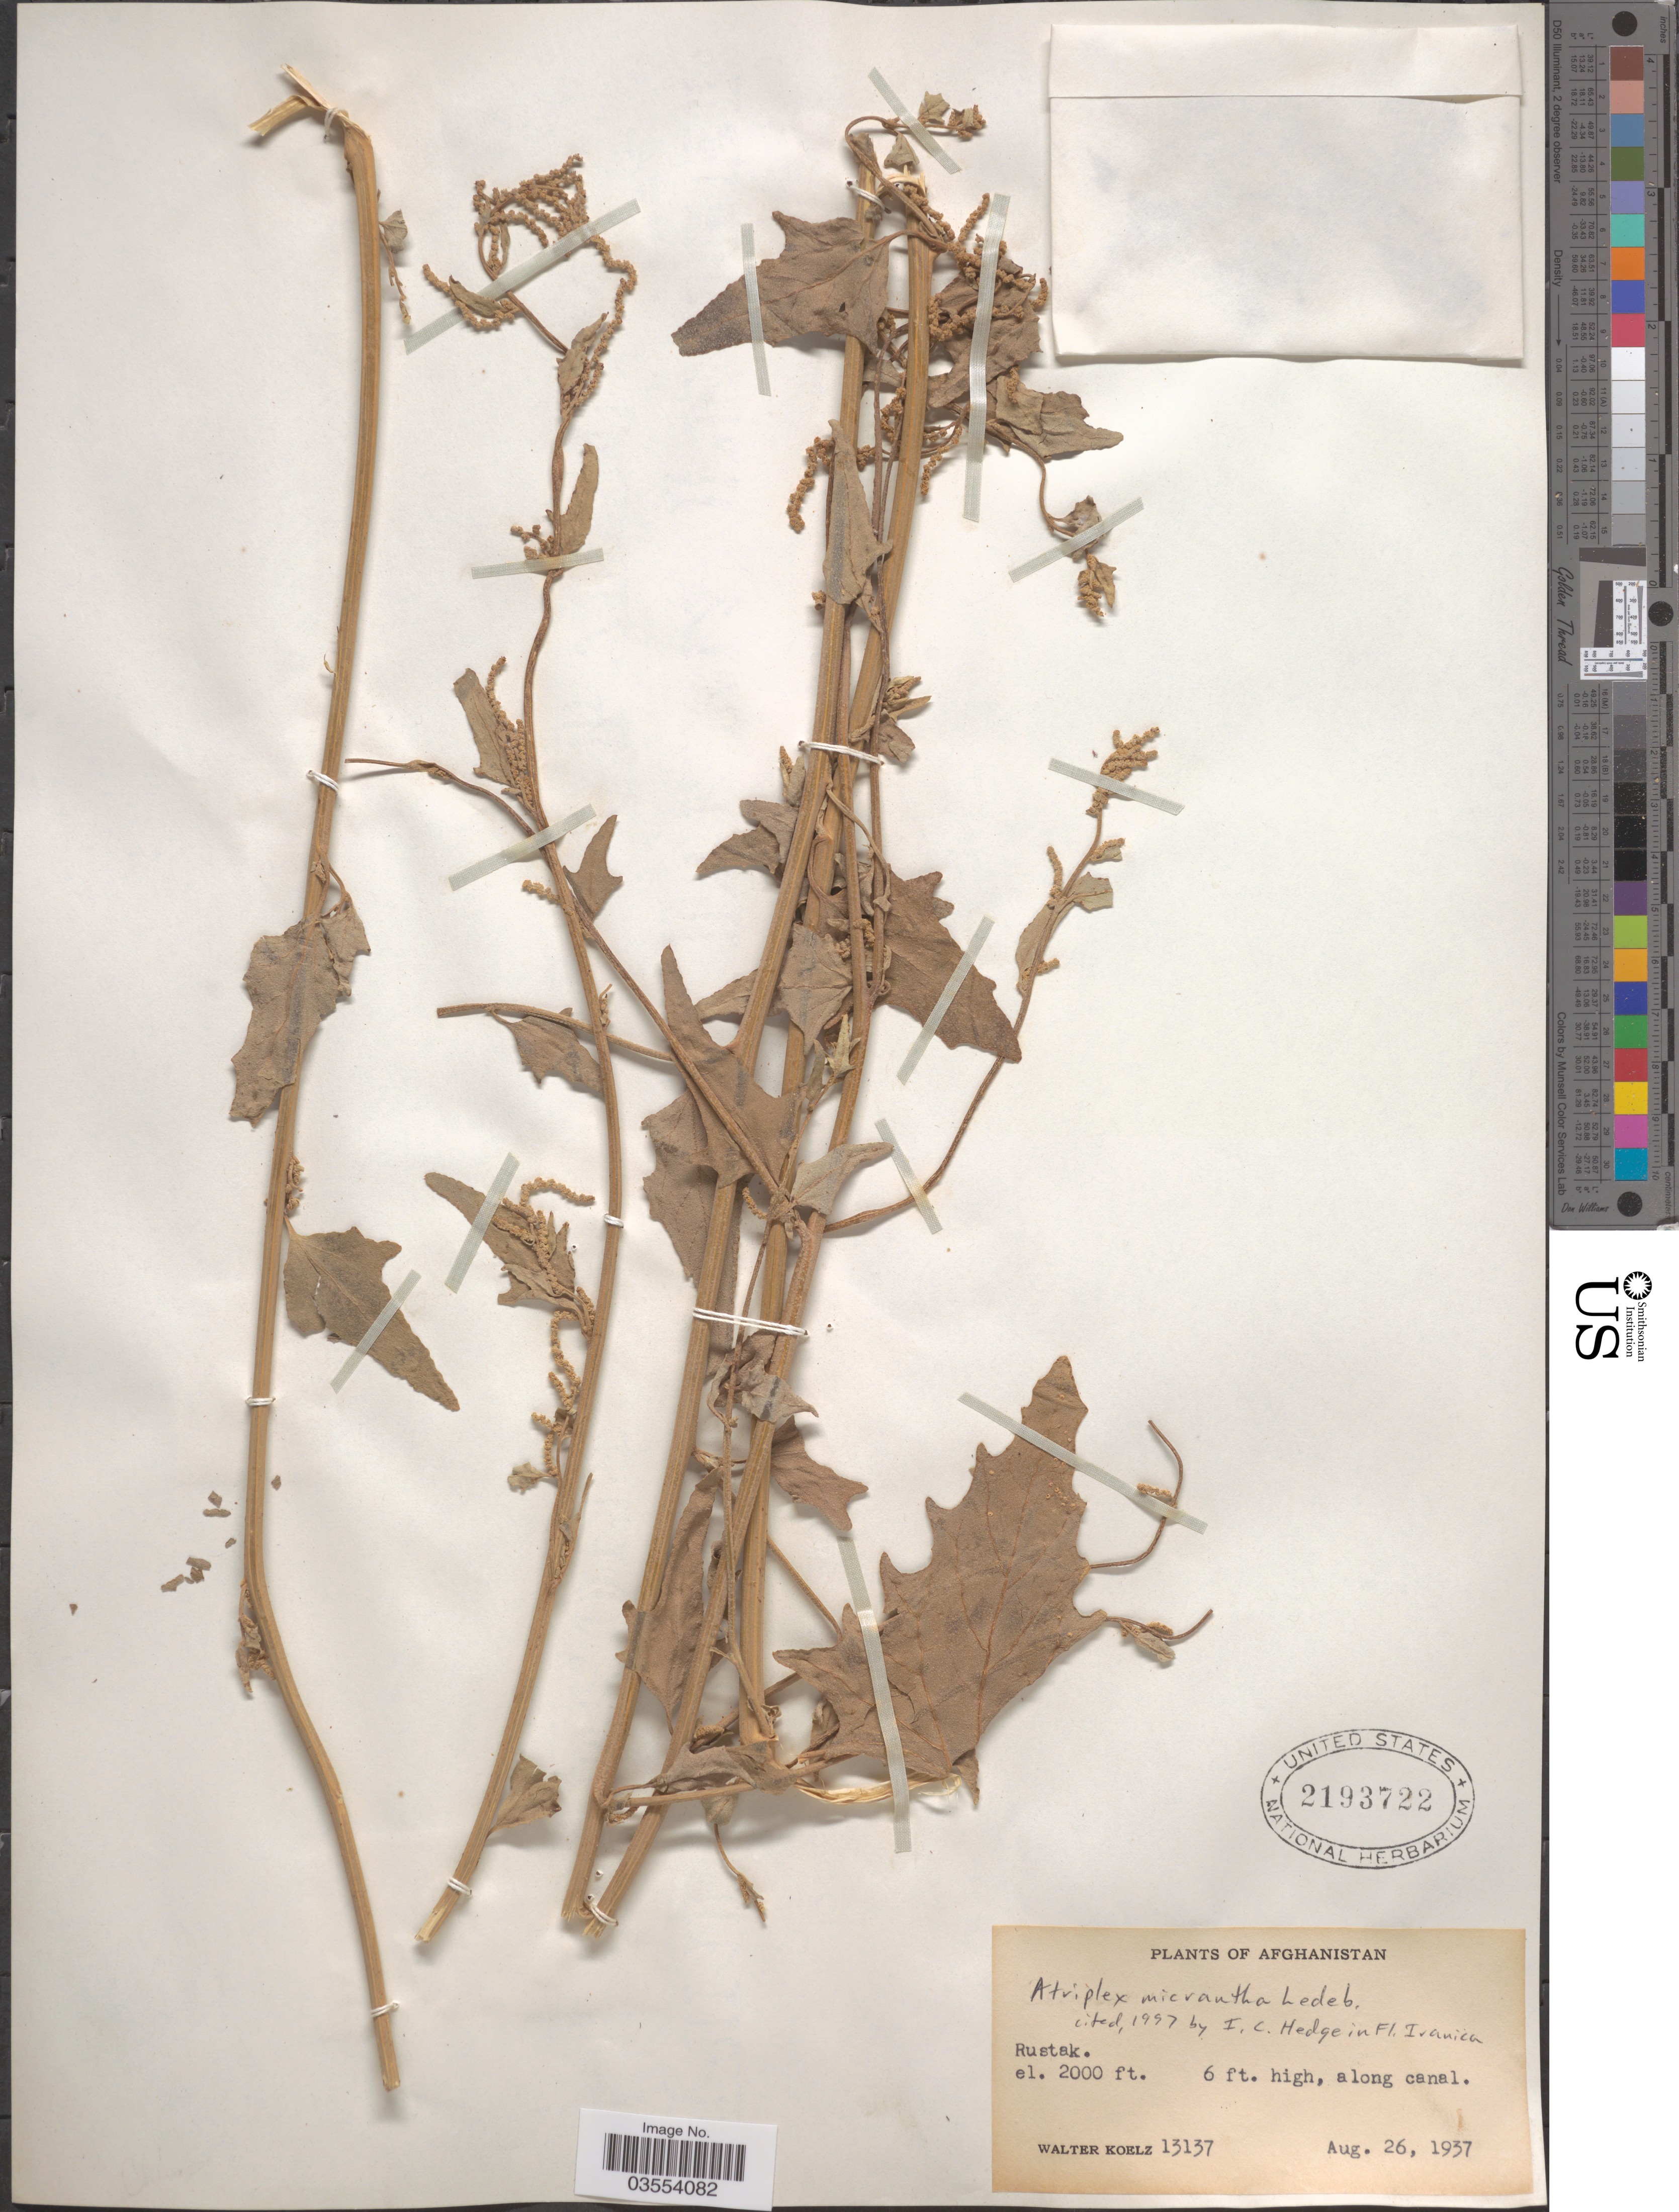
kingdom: Plantae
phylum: Tracheophyta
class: Magnoliopsida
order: Caryophyllales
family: Amaranthaceae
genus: Atriplex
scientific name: Atriplex micrantha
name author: C.A. Mey.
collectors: W. N. Koelz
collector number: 13137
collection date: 1937-08-26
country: Afghanistan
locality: Rustak.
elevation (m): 610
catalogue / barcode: US 2193722